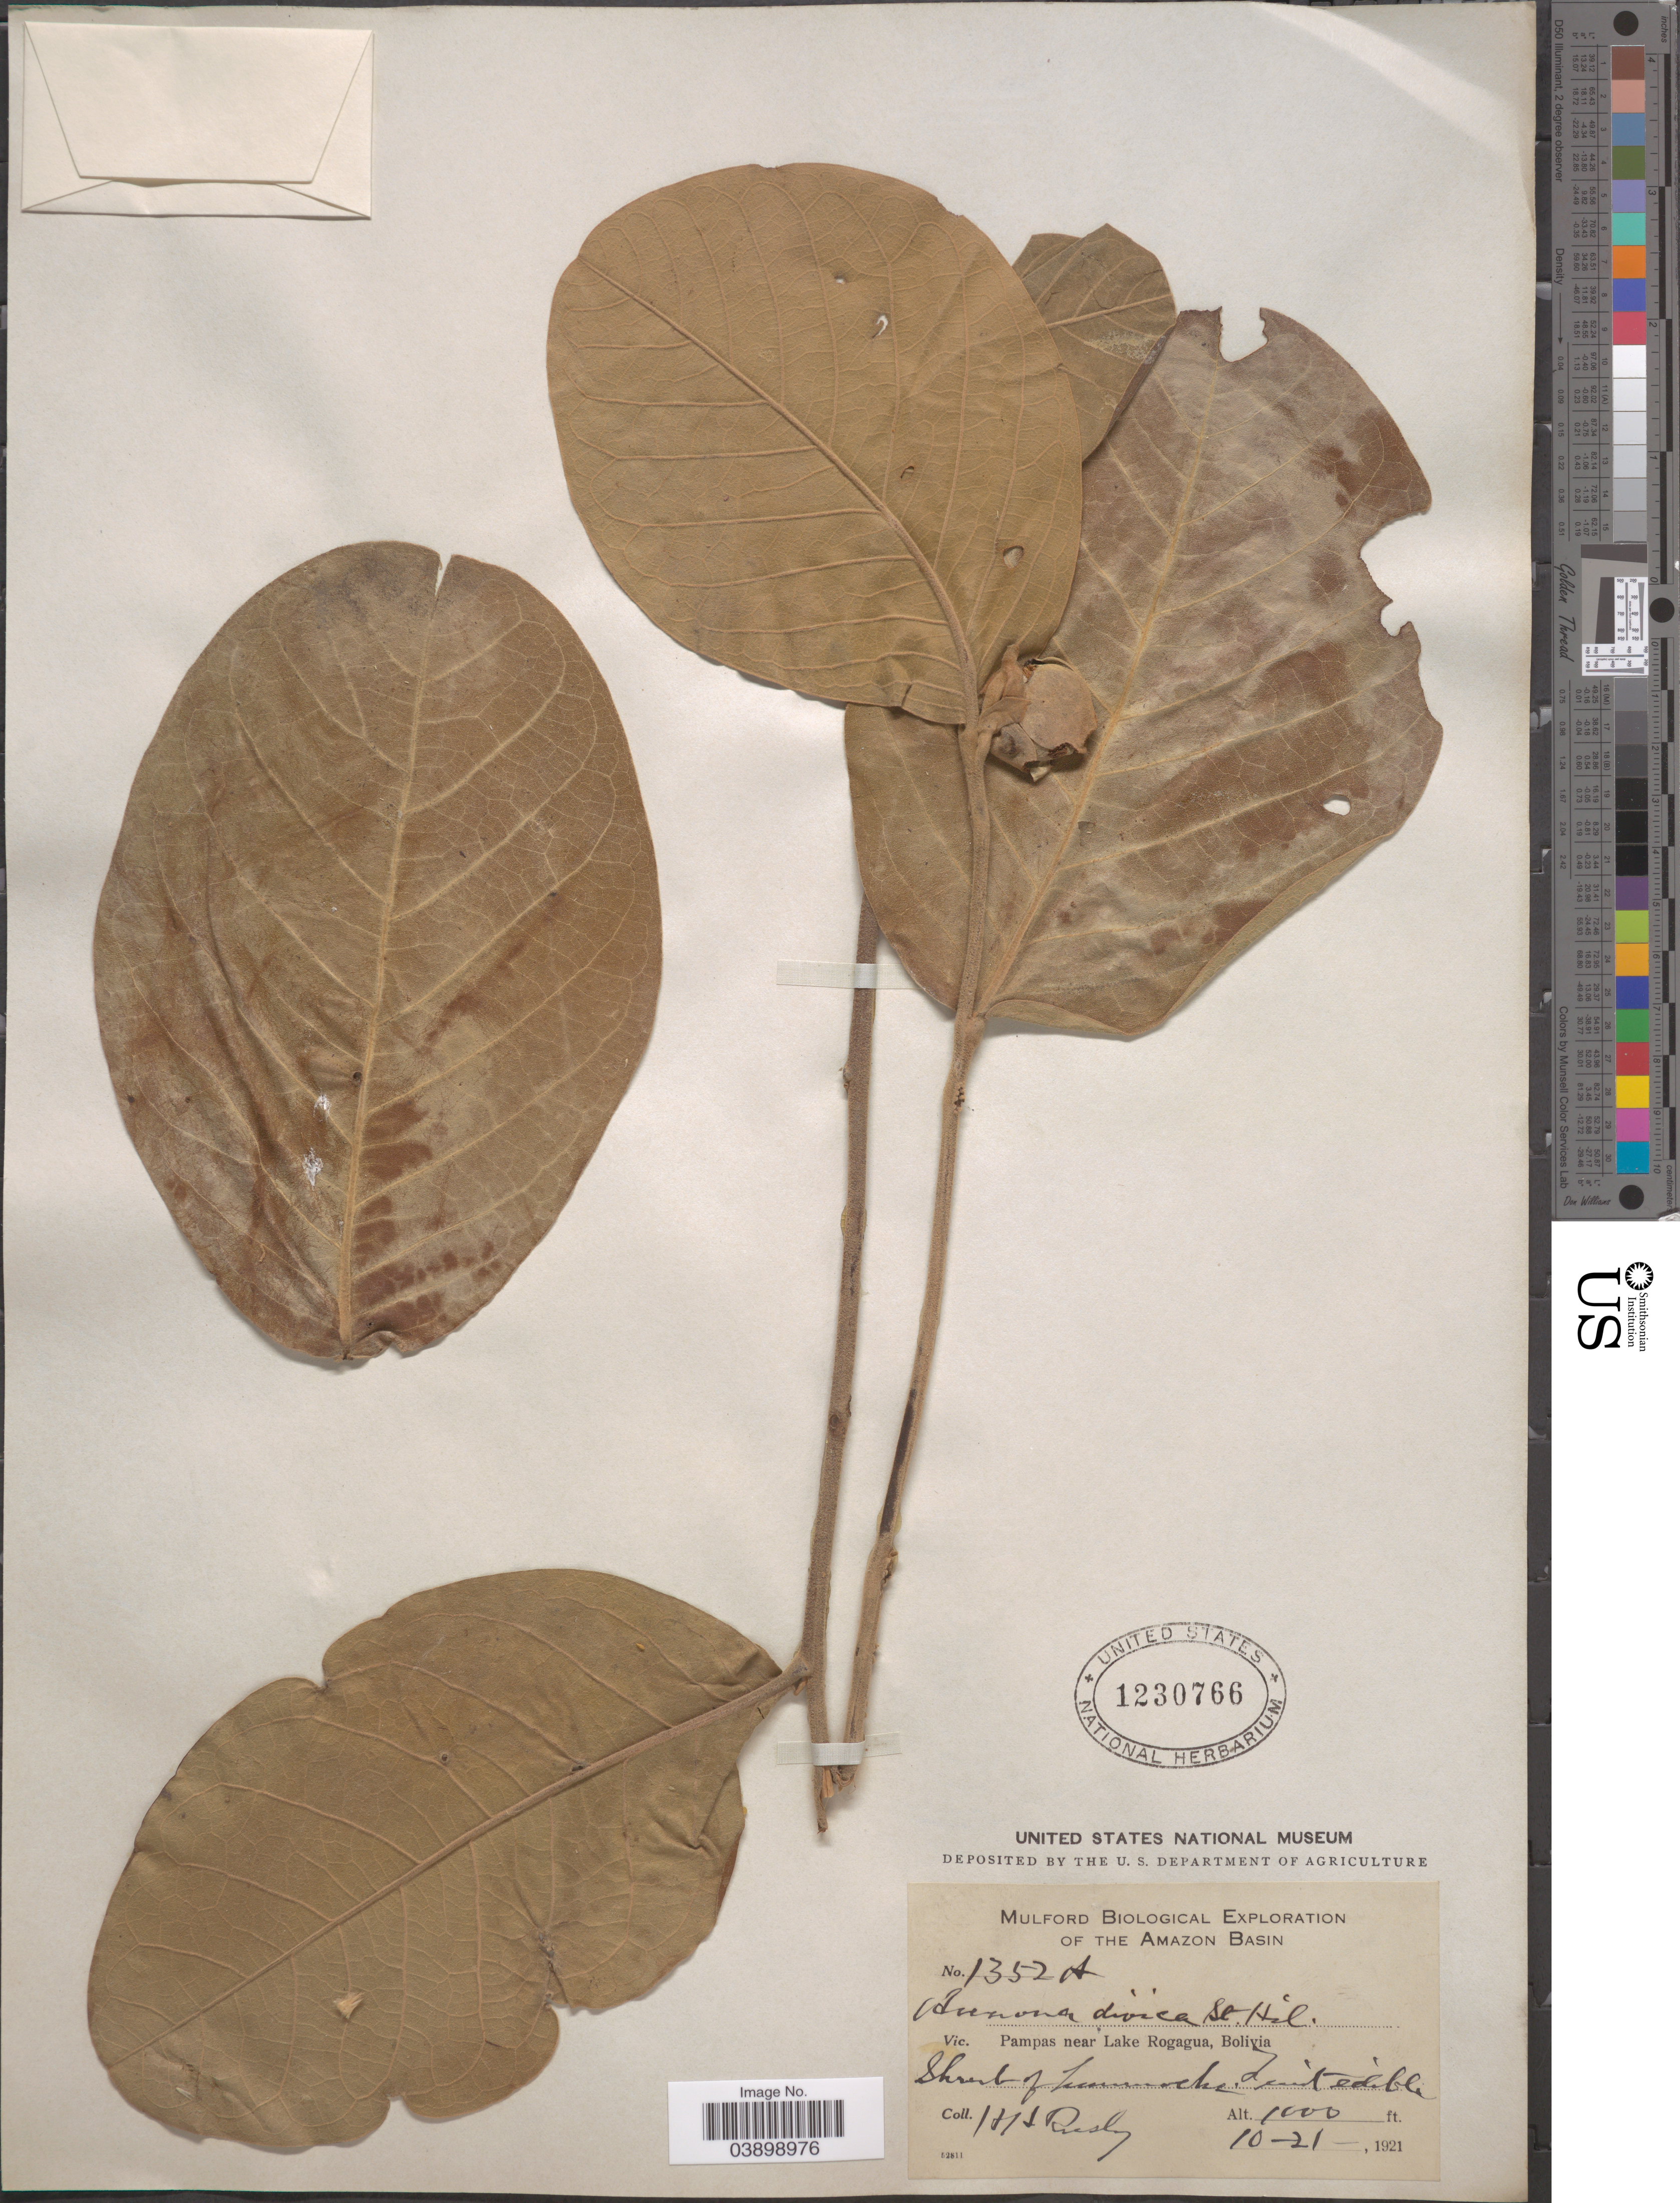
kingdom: Plantae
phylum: Tracheophyta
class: Magnoliopsida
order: Magnoliales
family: Annonaceae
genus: Annona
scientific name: Annona dioica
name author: A. St.-Hil.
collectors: H. H. Rusby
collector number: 1352A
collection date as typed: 10-21-1921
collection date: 1921-10-21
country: Bolivia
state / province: Beni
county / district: José Ballivián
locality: Lake Rogagua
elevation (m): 305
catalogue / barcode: US 1230766